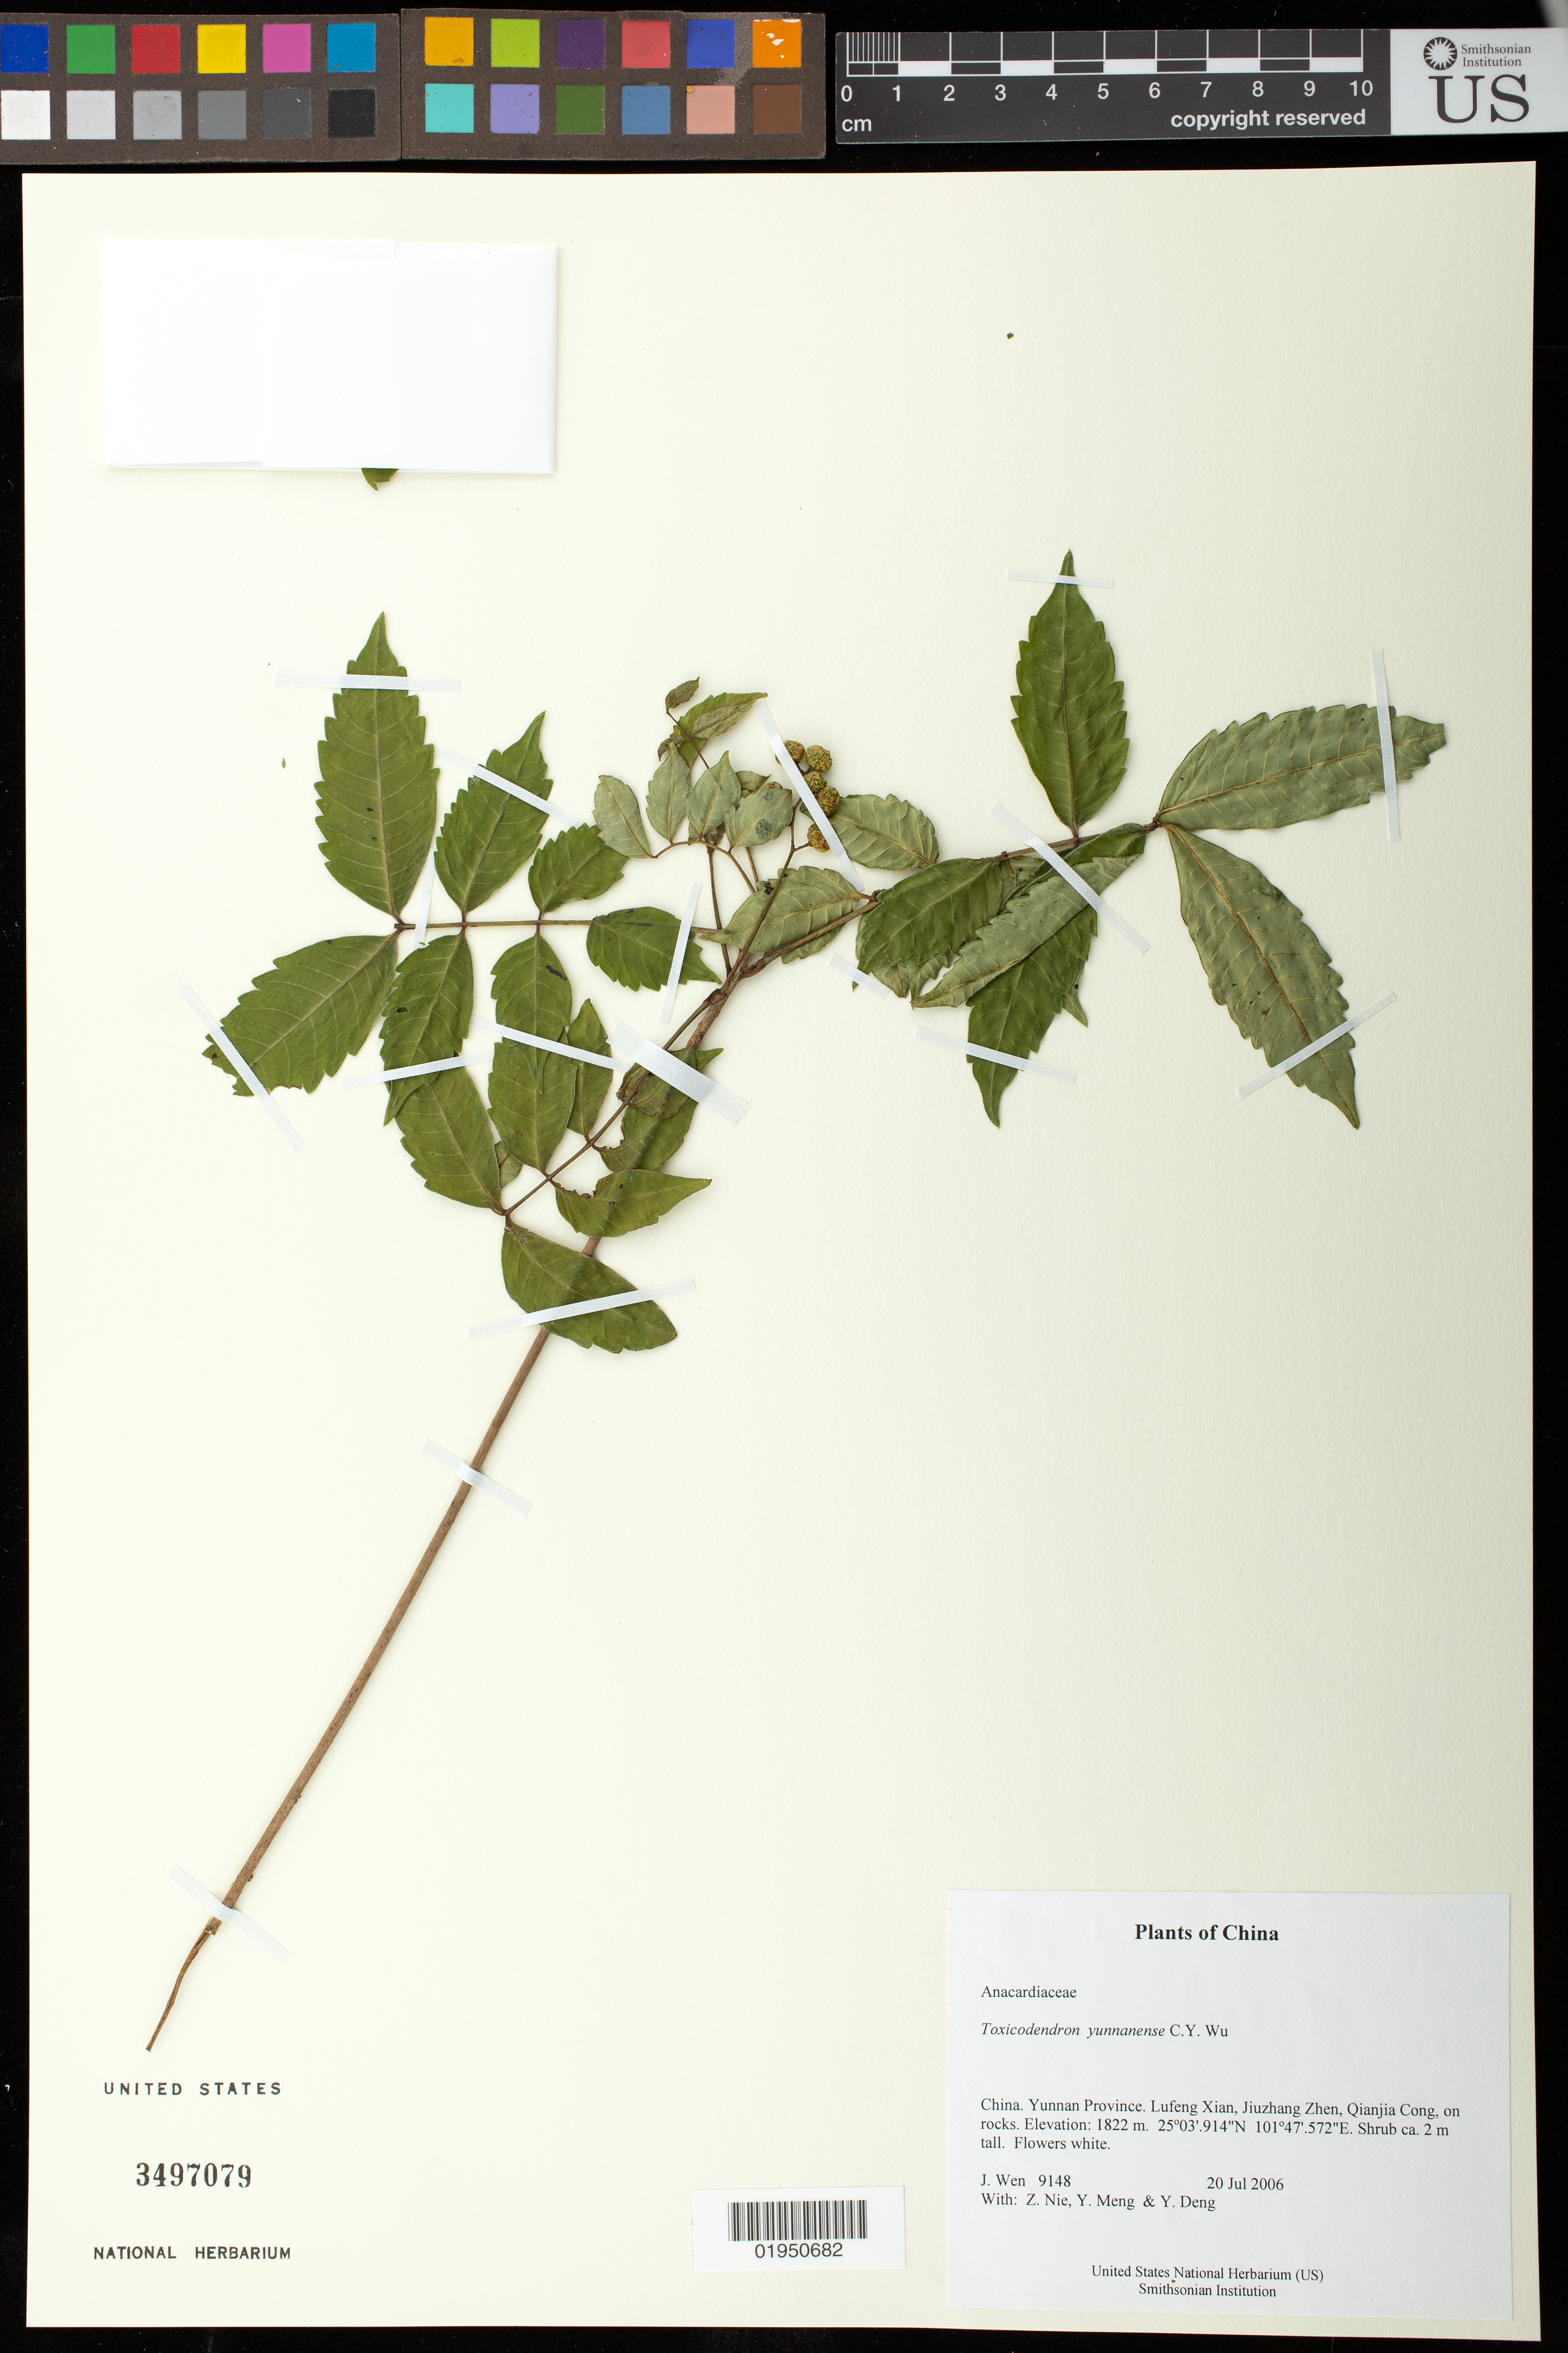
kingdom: Plantae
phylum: Tracheophyta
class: Magnoliopsida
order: Sapindales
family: Anacardiaceae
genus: Toxicodendron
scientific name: Toxicodendron yunnanense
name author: C.Y. Wu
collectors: J. Wen, Z. Nie, Y. Deng & Y. Meng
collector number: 9148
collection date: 2006-07-20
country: China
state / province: Yunnan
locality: China, Yunnan Province. Lufeng Xian, Jiuzhang Zhen, Qianjia Cong, on rocks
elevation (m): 1822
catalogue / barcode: US 3497079